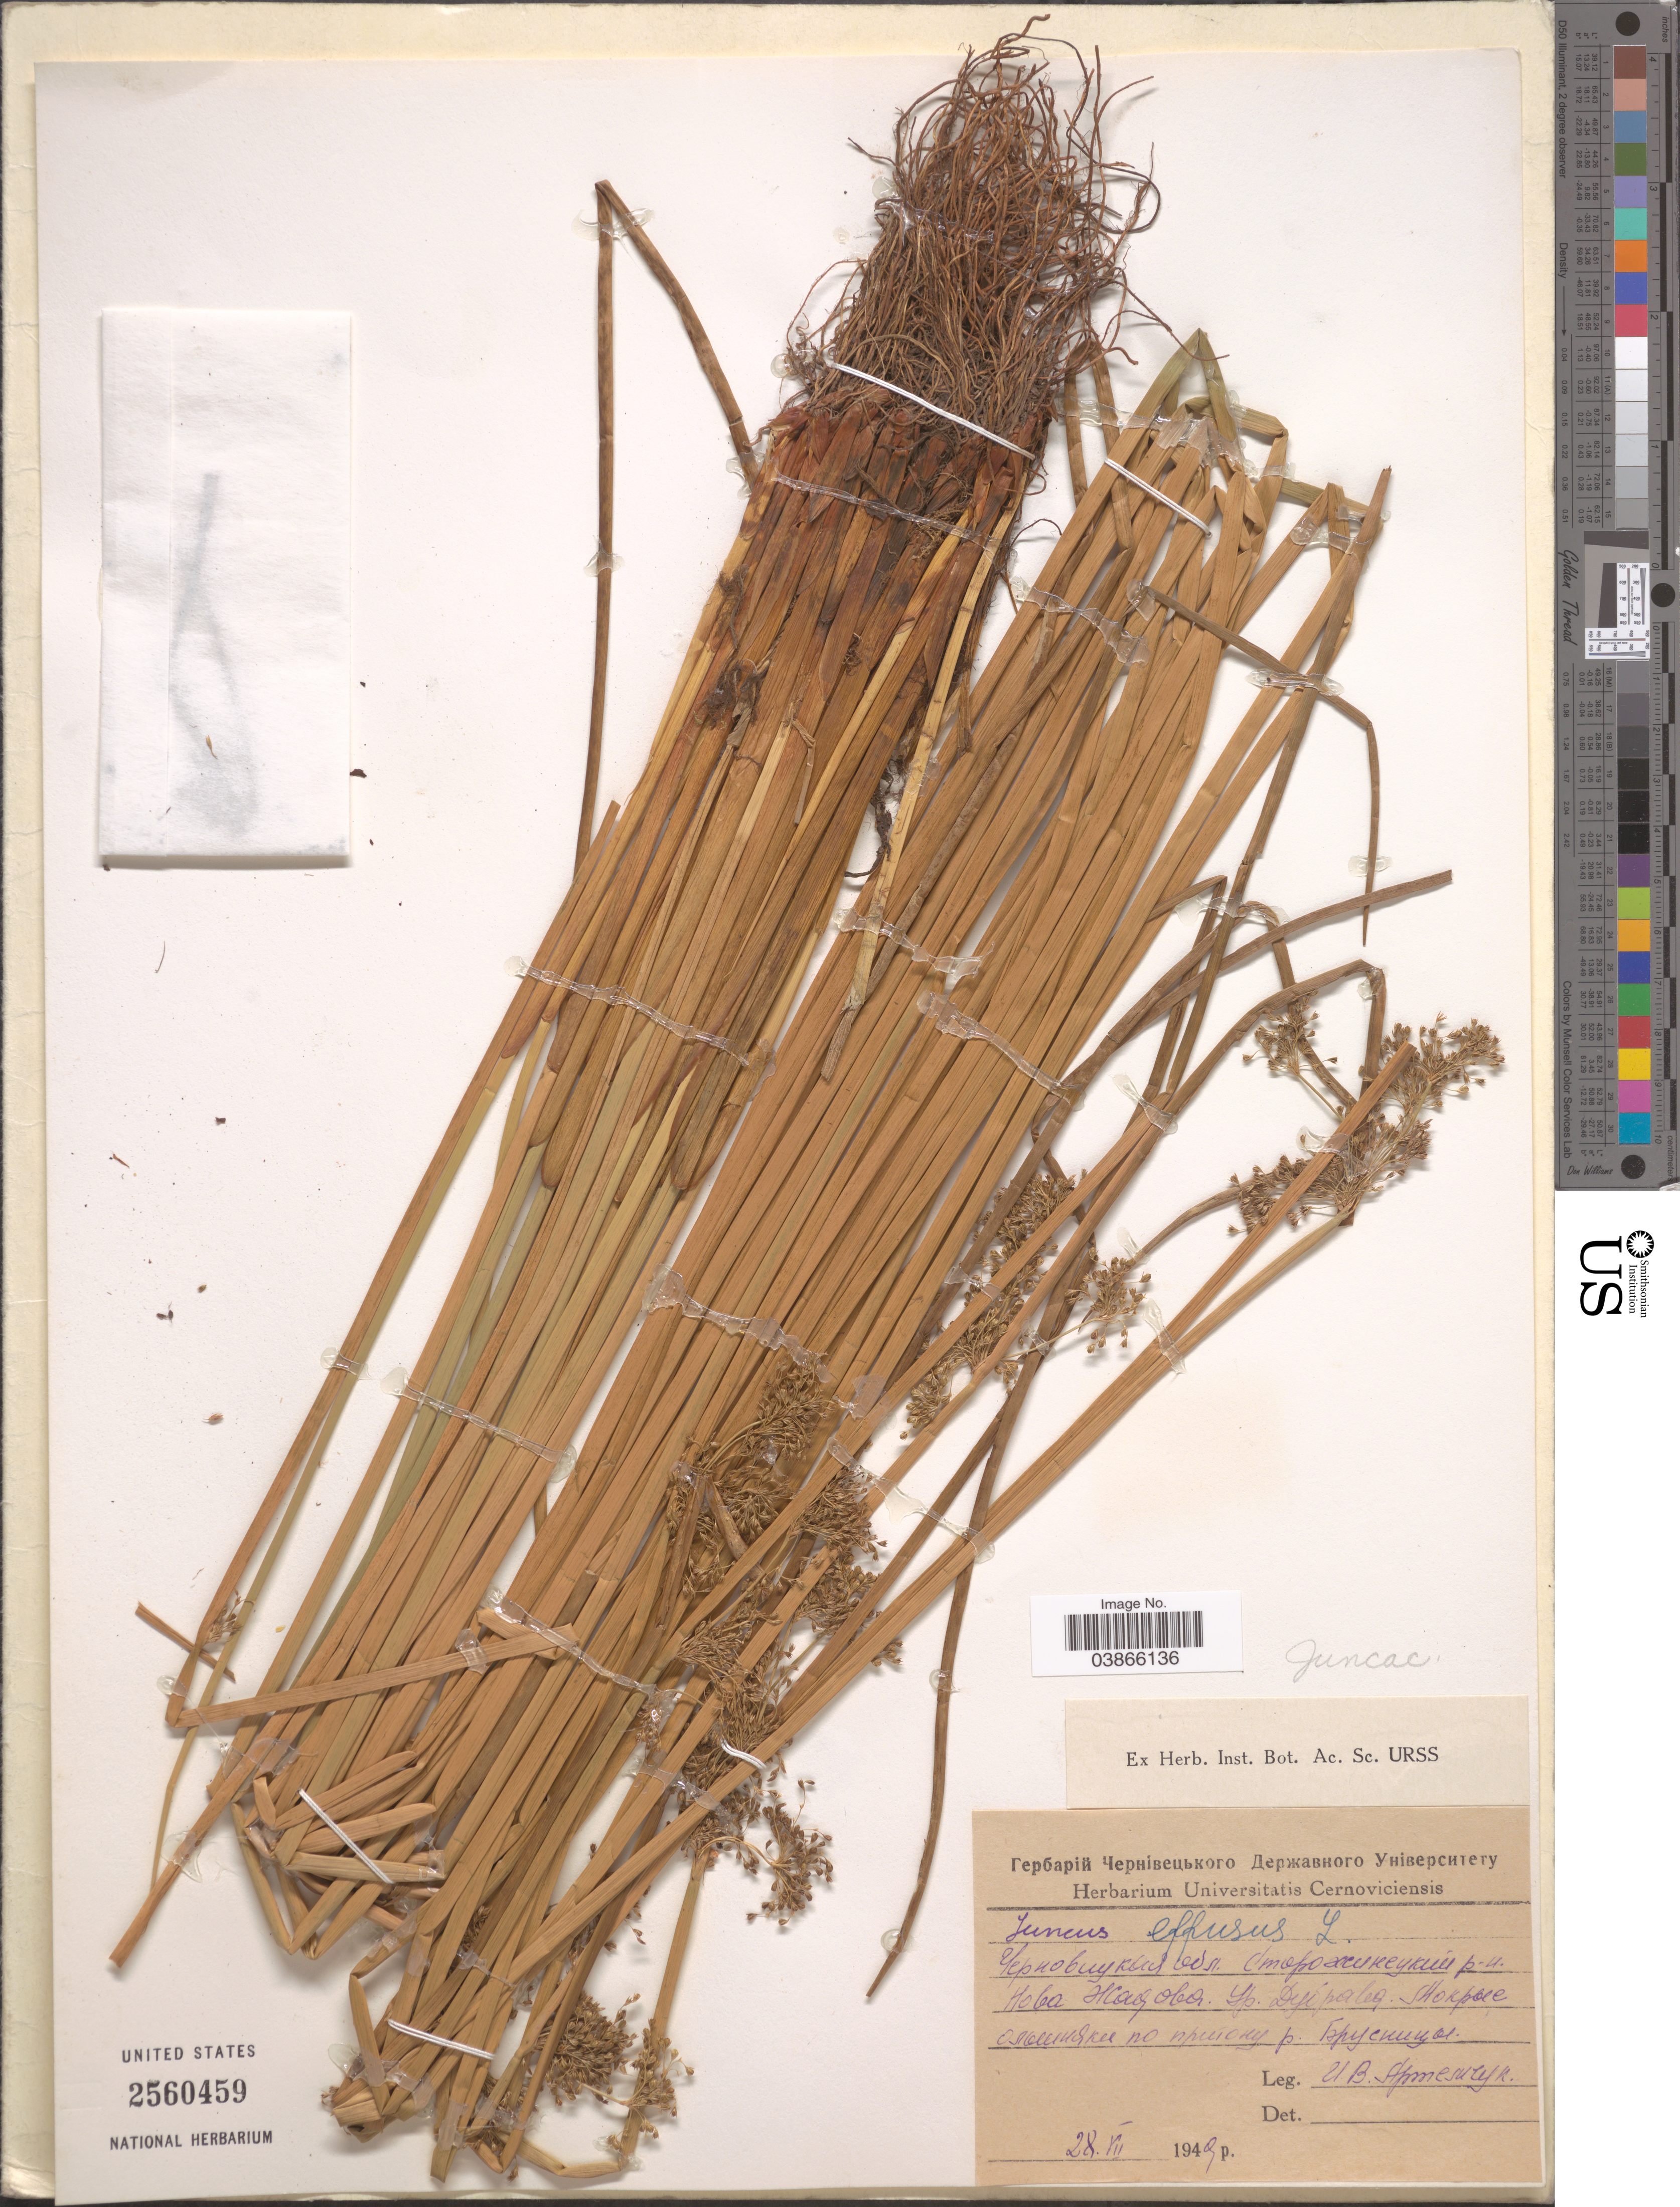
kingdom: Plantae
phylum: Tracheophyta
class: Liliopsida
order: Poales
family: Juncaceae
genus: Juncus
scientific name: Juncus effusus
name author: L.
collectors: I. Artemchuk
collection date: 1949-07-28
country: Ukraine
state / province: Chernivtsi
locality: Nova Zhadova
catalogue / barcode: US 2560459